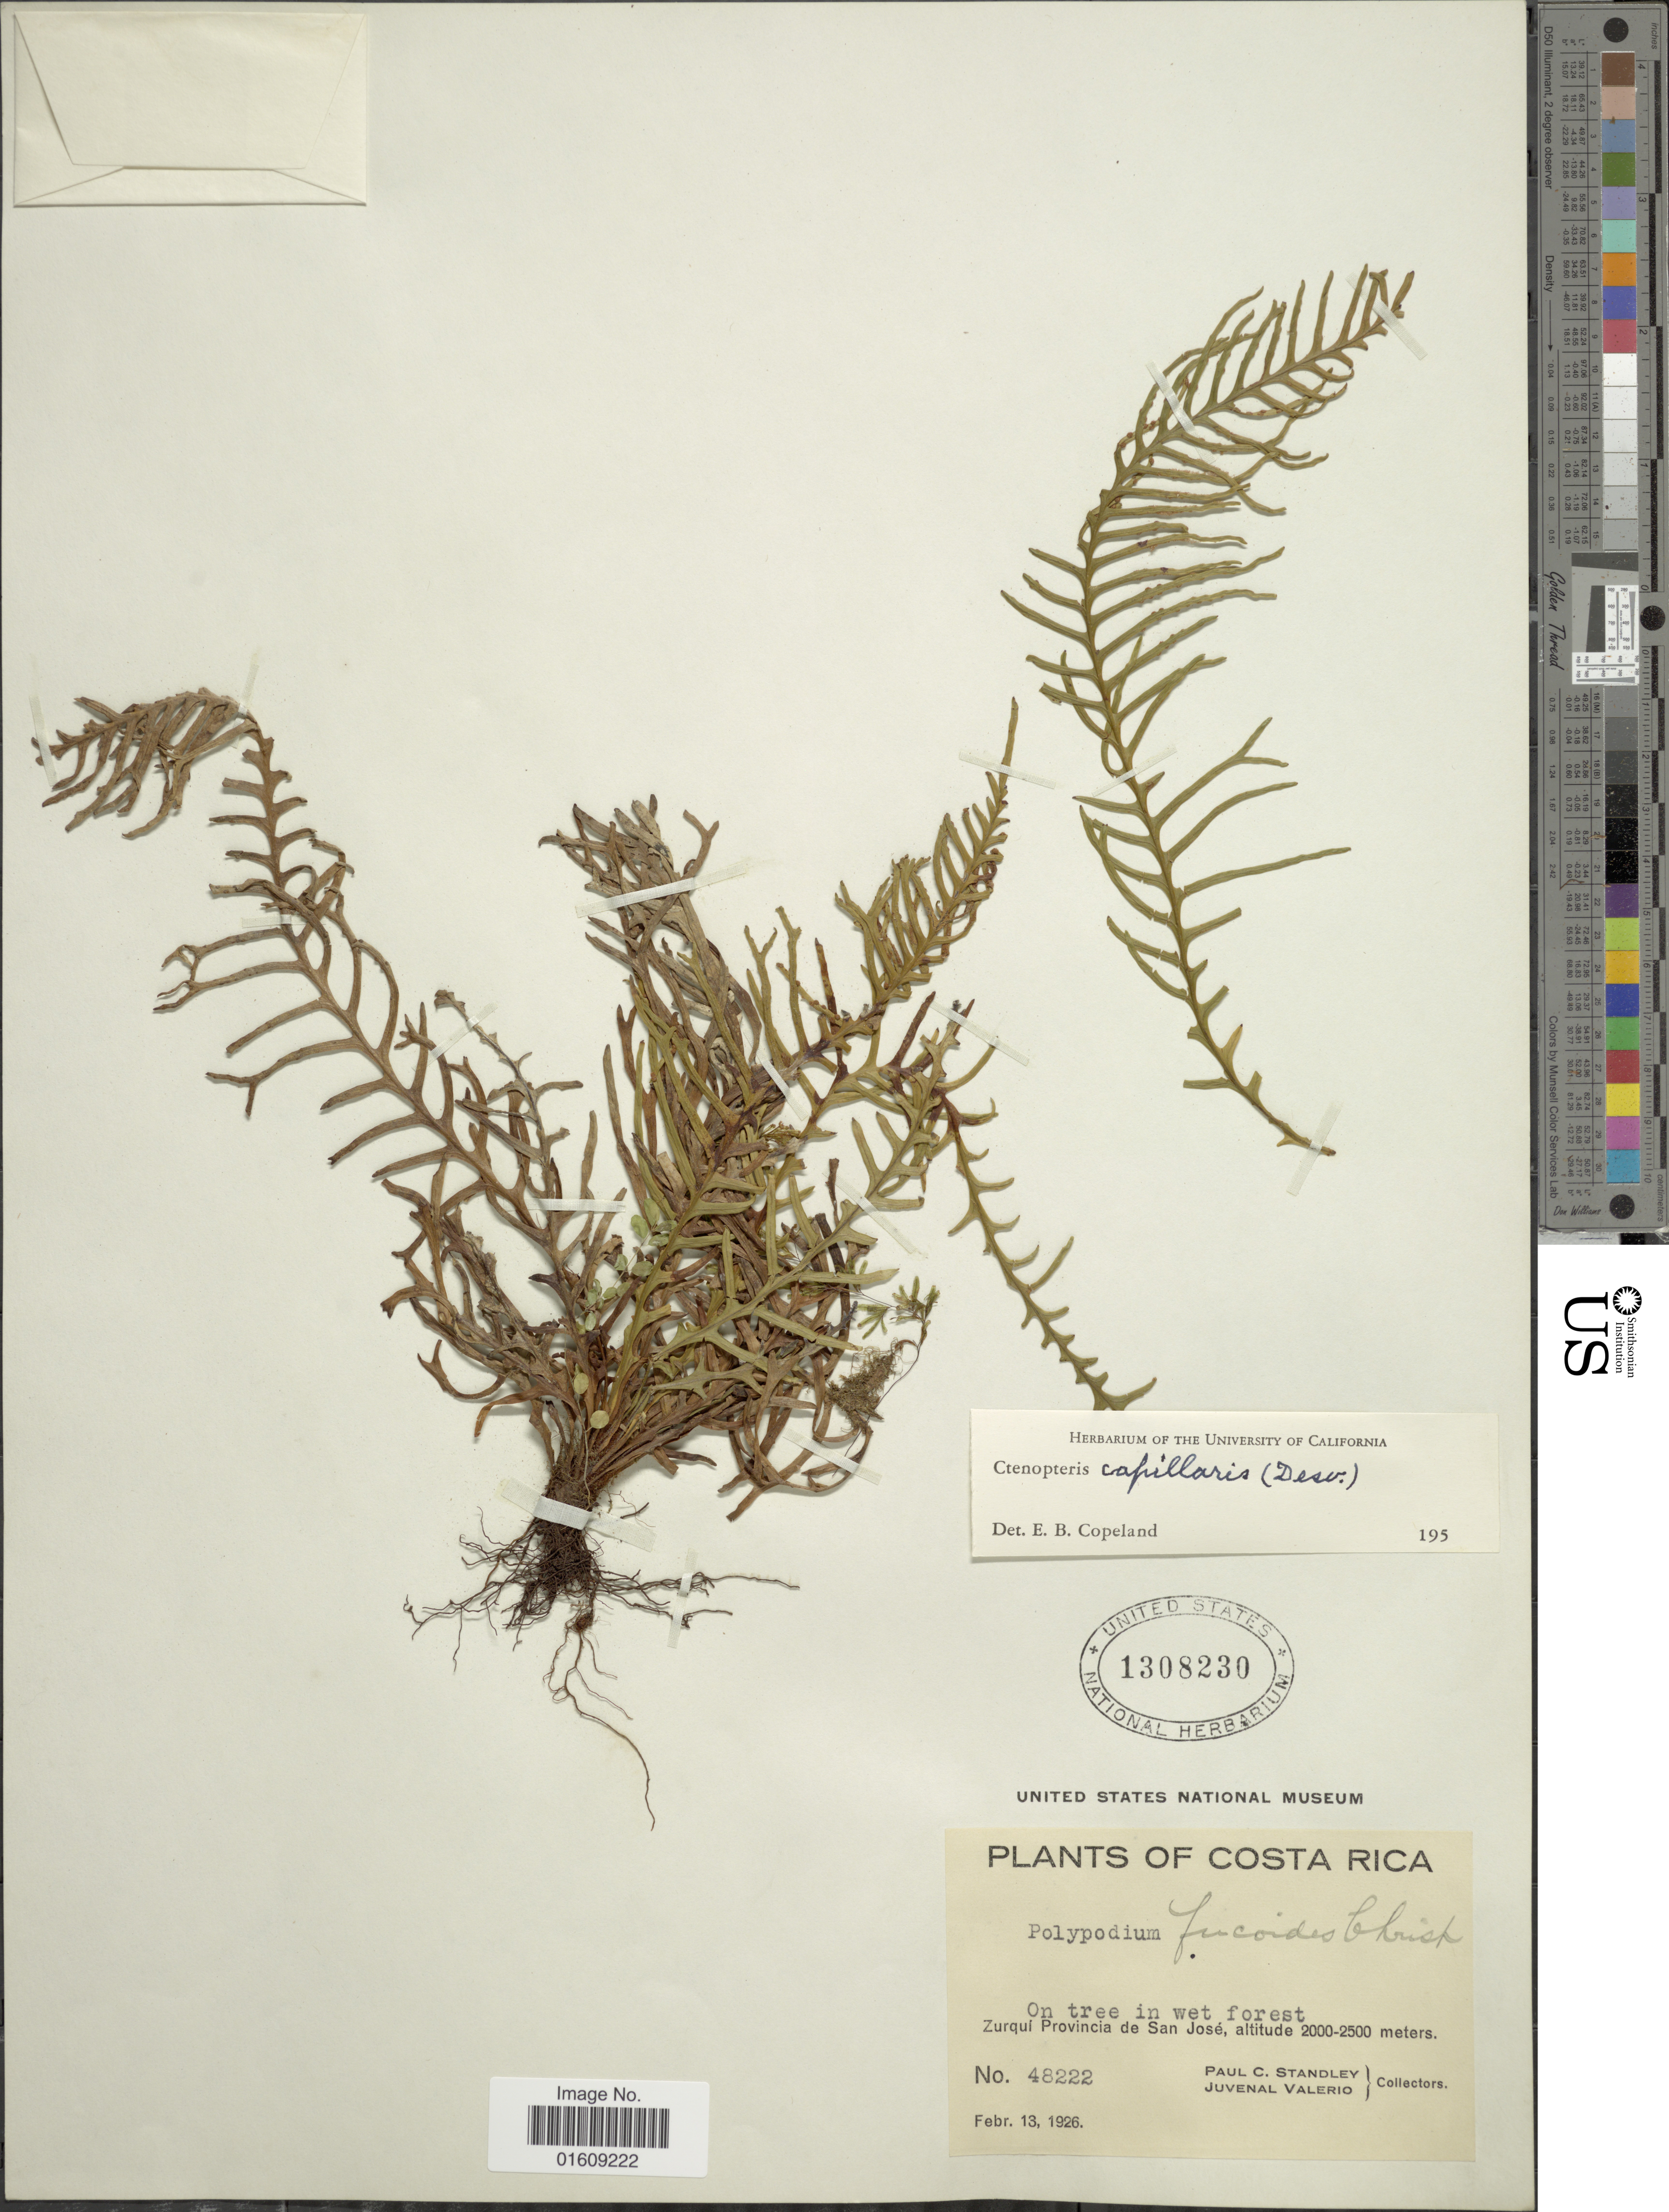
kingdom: Plantae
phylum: Tracheophyta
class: Polypodiopsida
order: Polypodiales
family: Polypodiaceae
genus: Ceradenia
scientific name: Ceradenia fucoides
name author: (Christ) L.E. Bishop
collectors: P. C. Standley & J. Valerio R.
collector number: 48222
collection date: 1926-02-13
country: Costa Rica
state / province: San José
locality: Costa Rica, Zurqui Provincia de San José.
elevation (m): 2000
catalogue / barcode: US 1308230